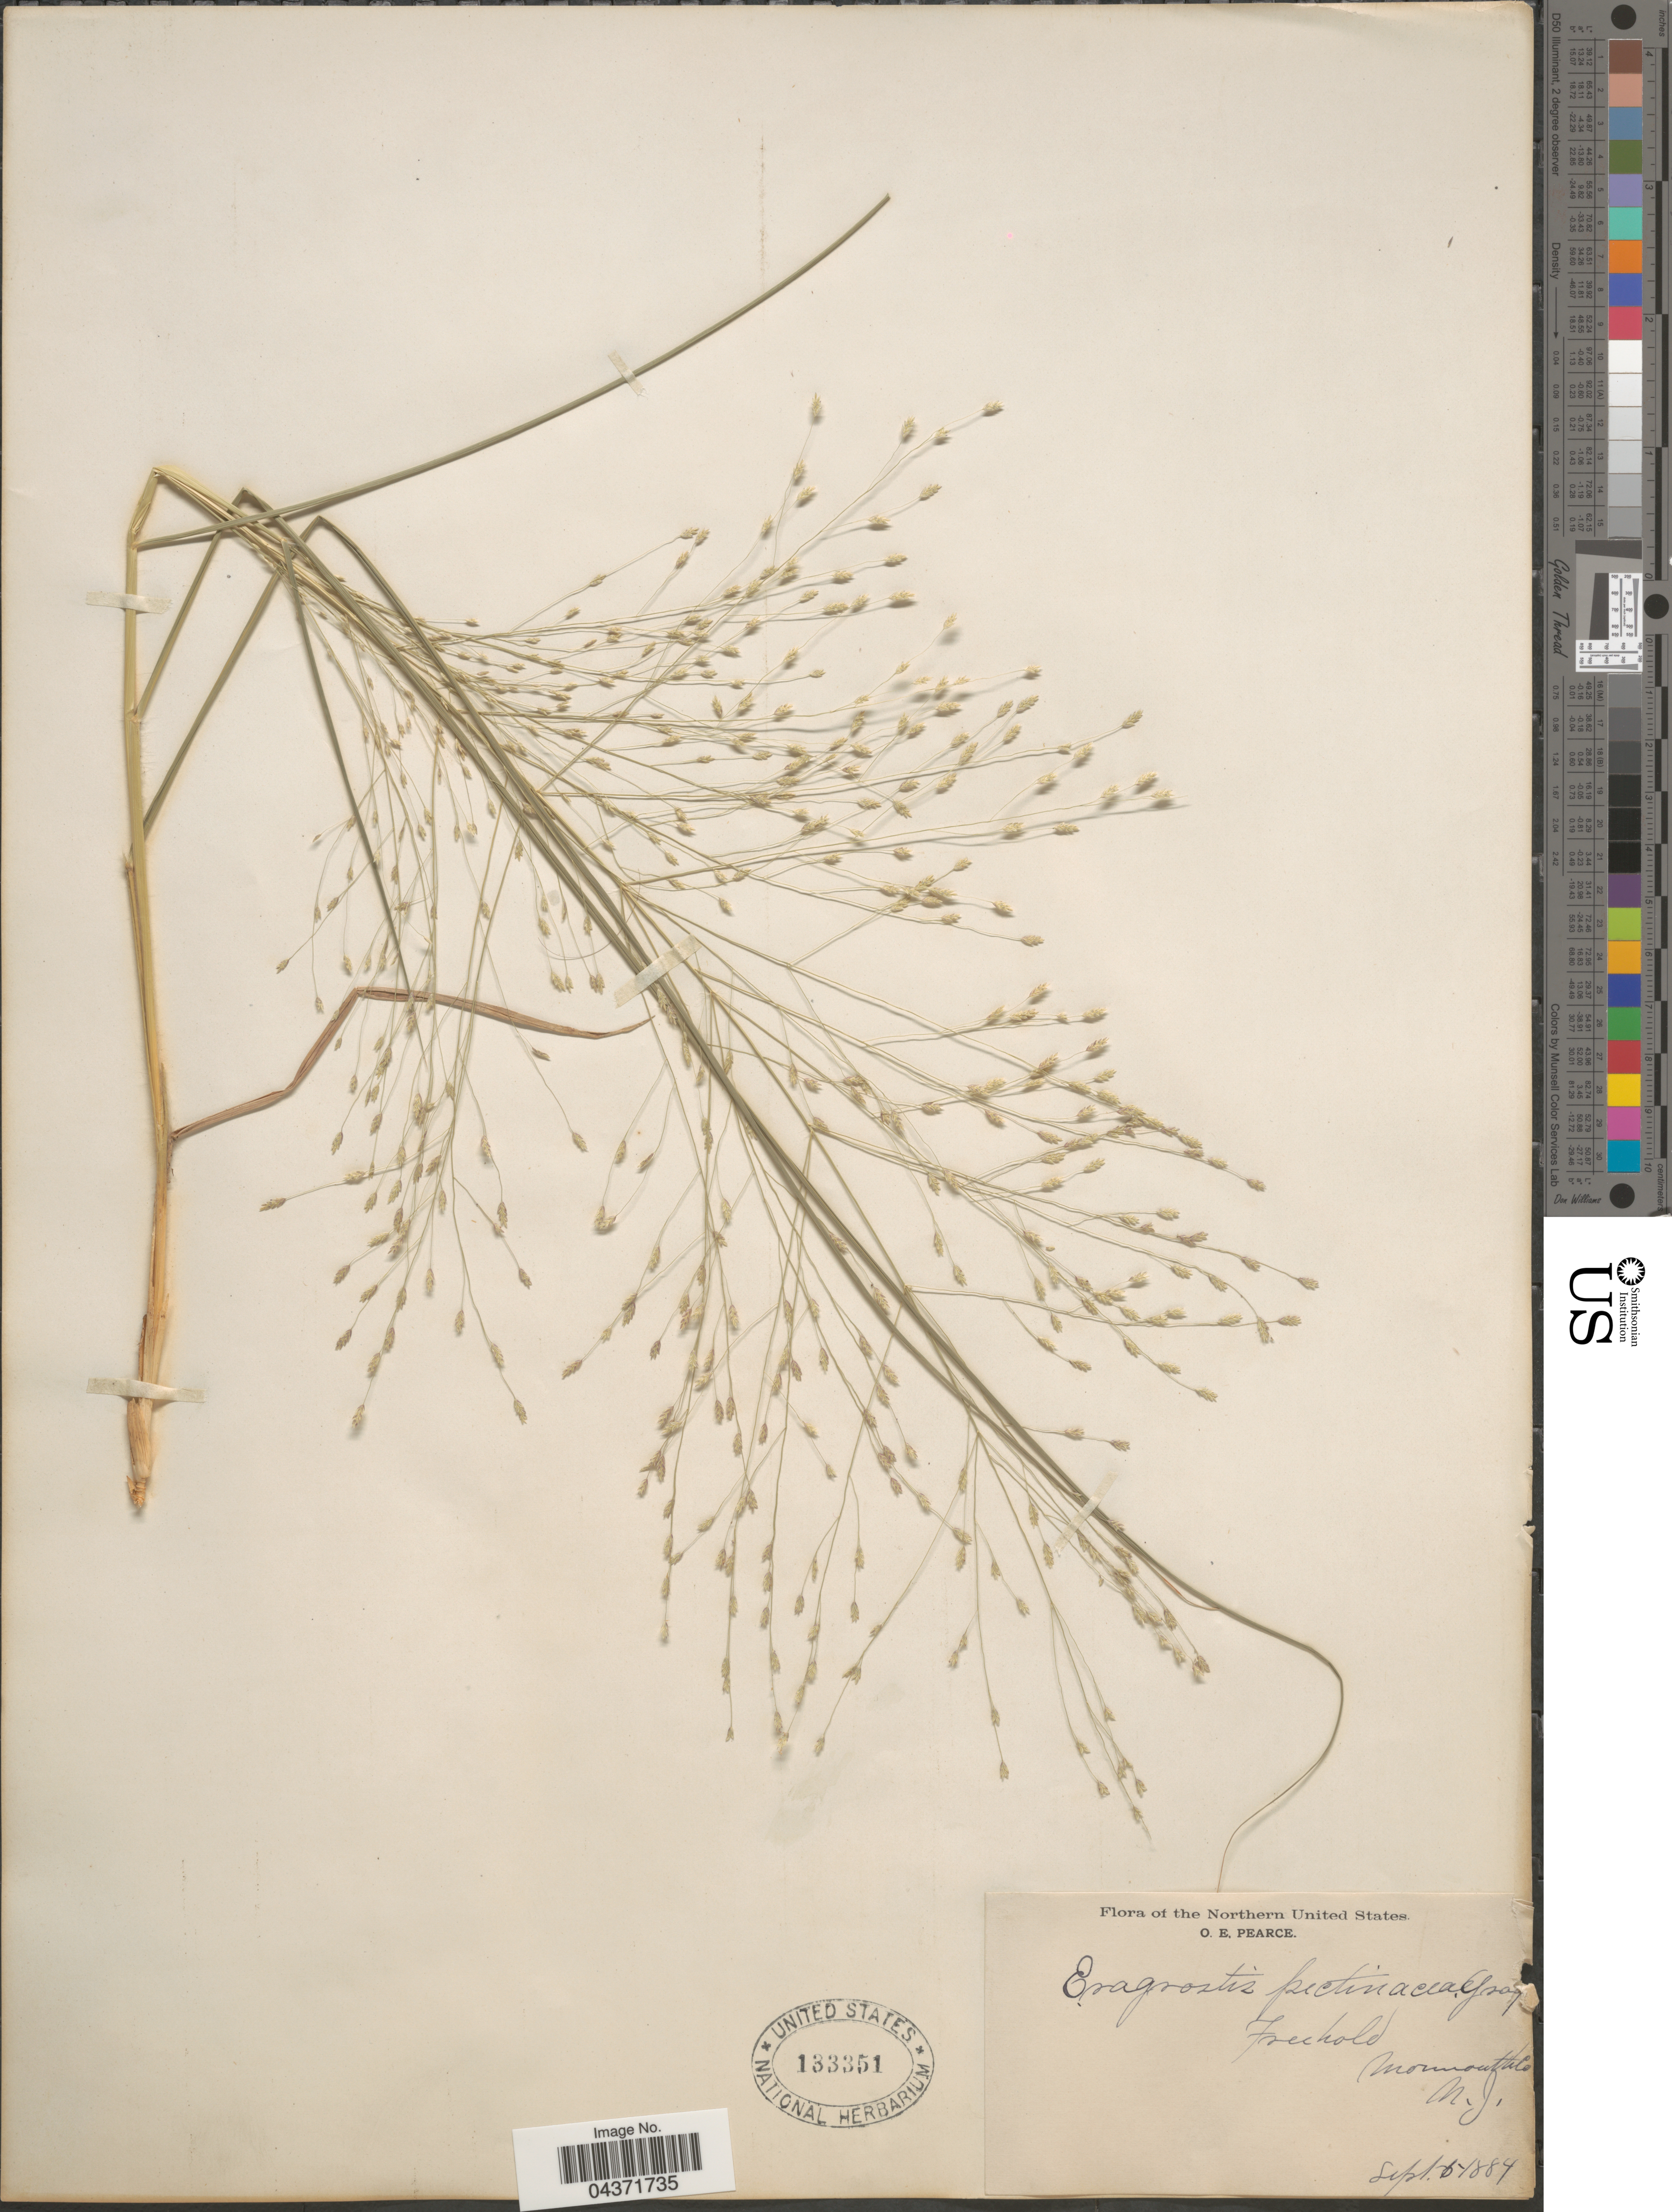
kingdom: Plantae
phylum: Tracheophyta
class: Liliopsida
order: Poales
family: Poaceae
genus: Eragrostis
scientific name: Eragrostis spectabilis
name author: (Pursh) Steud.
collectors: O. E. Pearce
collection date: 1884-09-05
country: United States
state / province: New Jersey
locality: The Northern United States. Freehold. Monmouth Co.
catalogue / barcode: US 133351